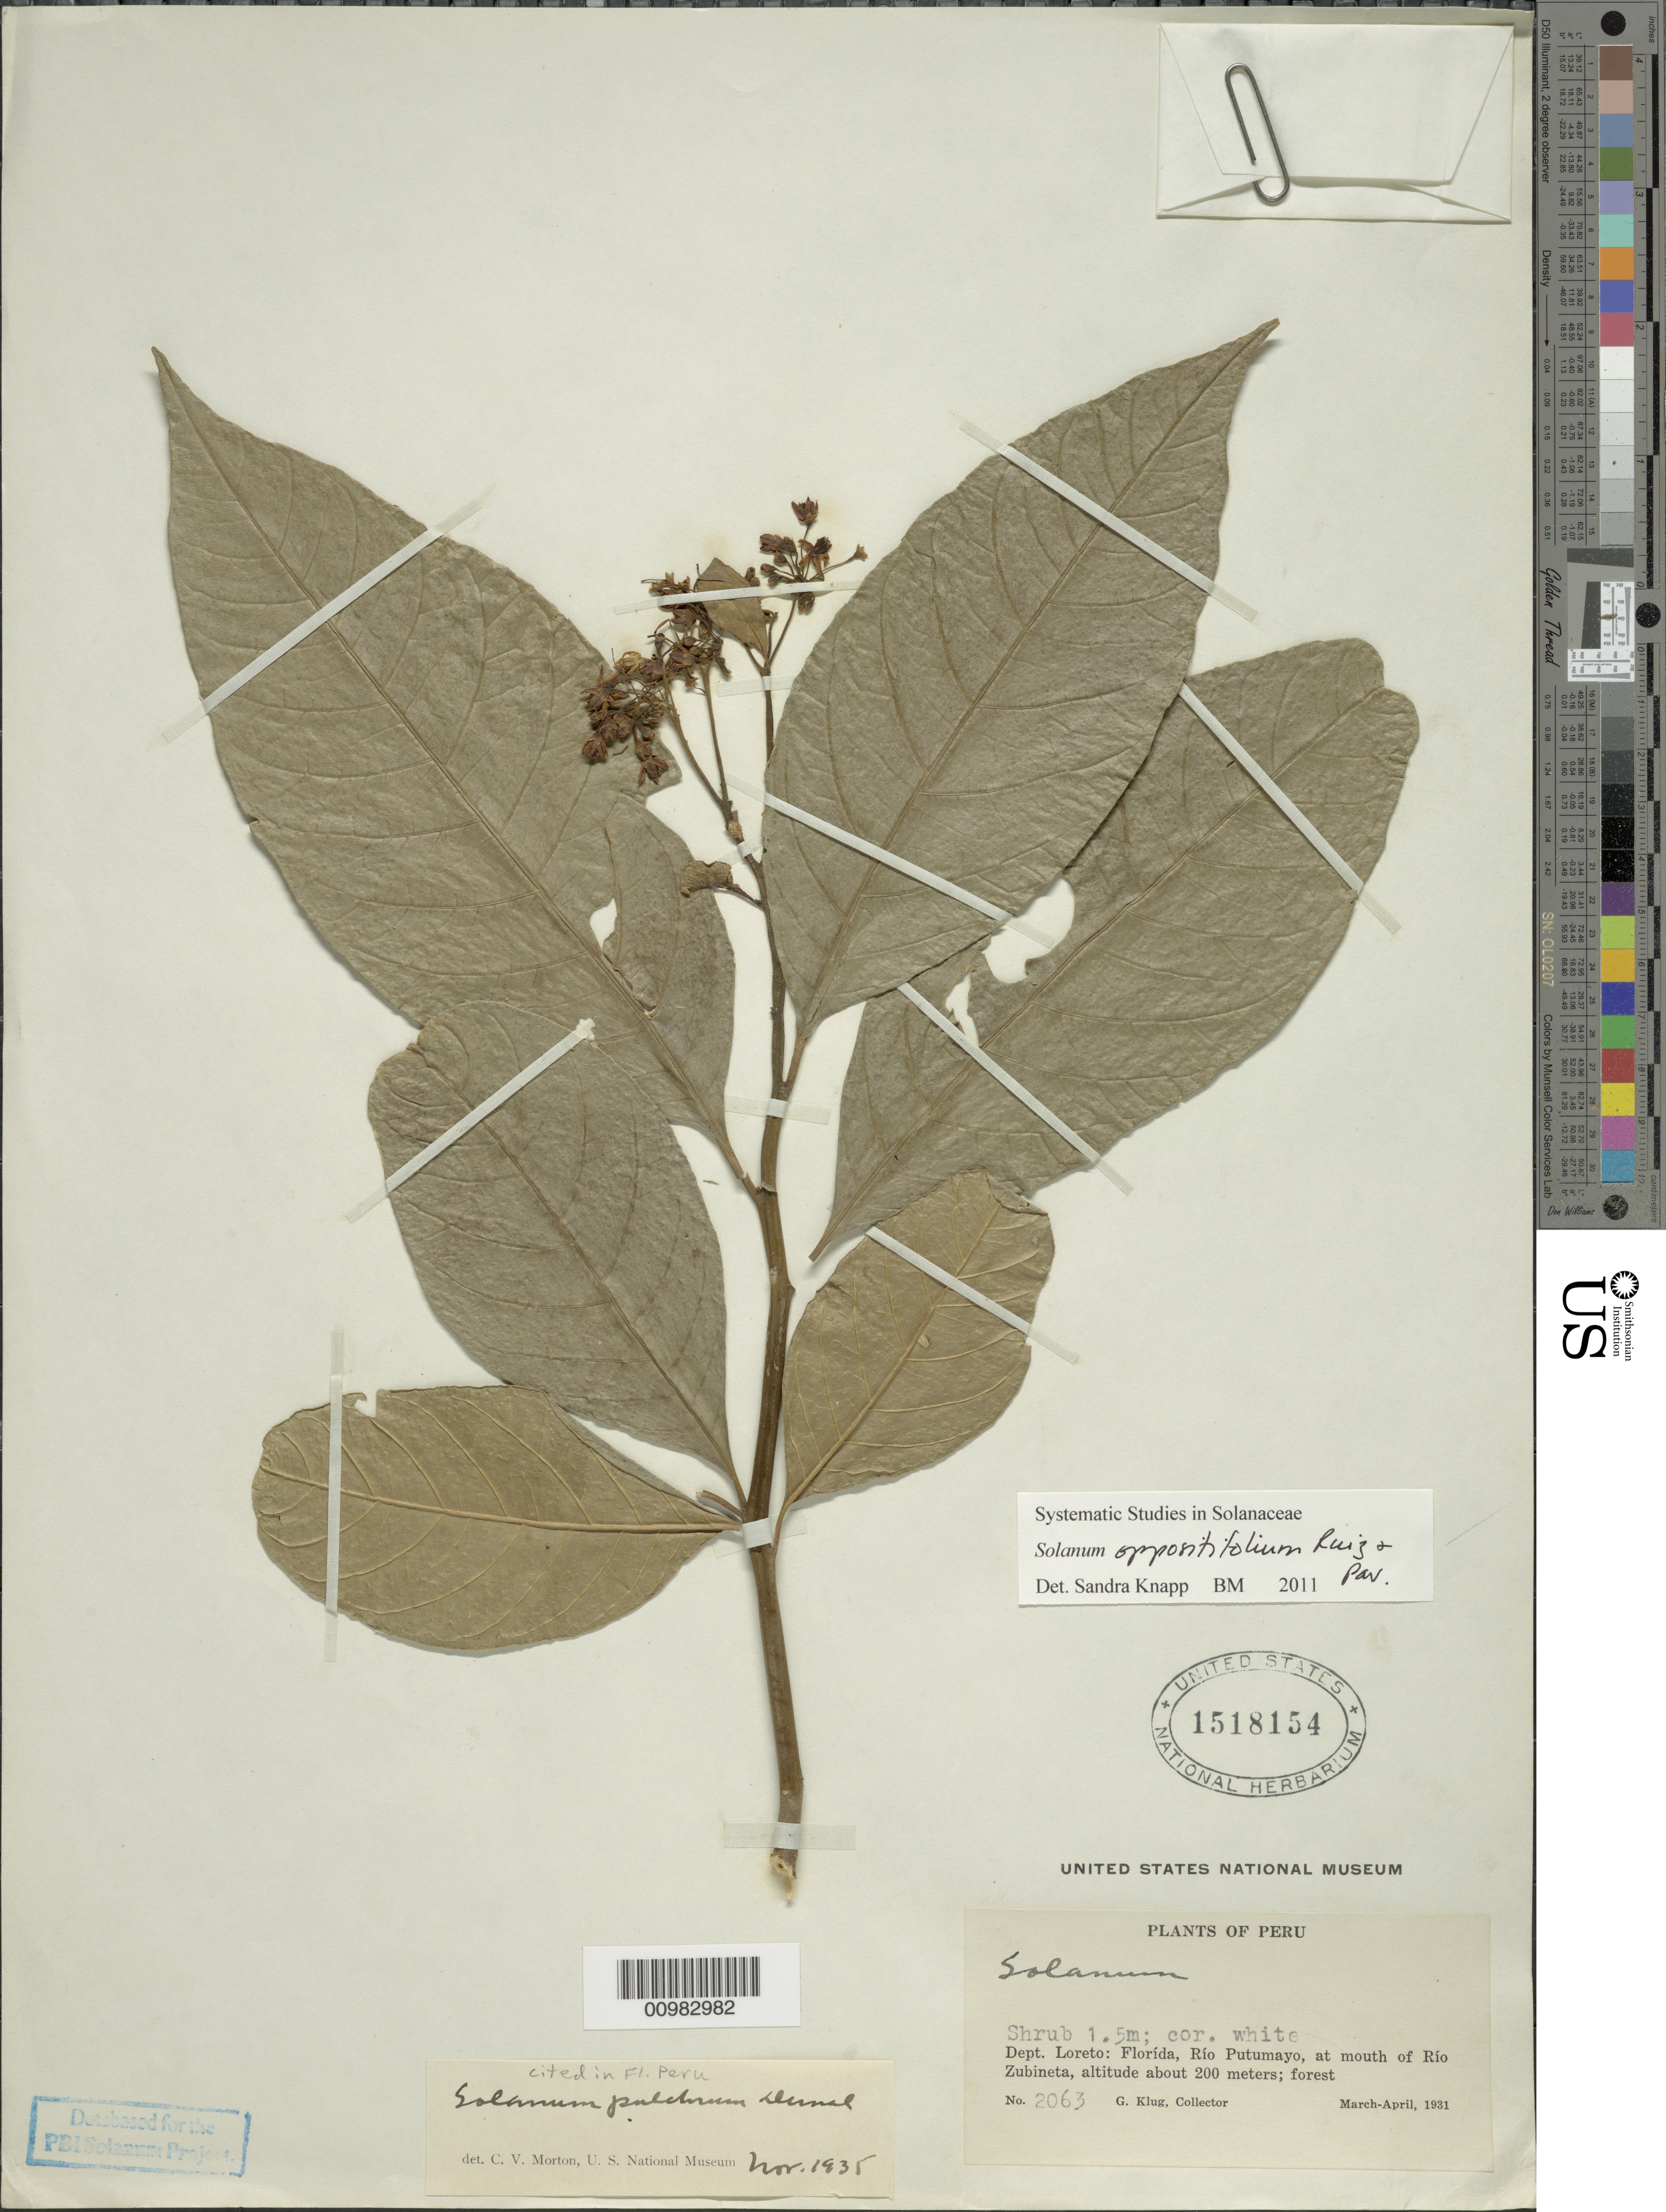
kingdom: Plantae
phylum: Tracheophyta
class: Magnoliopsida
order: Solanales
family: Solanaceae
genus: Solanum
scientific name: Solanum oppositifolium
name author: Ruiz & Pav.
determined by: Knapp, S. D.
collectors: G. Klug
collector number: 2063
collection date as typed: Mar 1931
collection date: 1931-03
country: Peru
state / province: Loreto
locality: Río Putumayo, at mouth of Río Zubineta.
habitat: Forest.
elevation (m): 200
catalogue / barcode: US 1518154